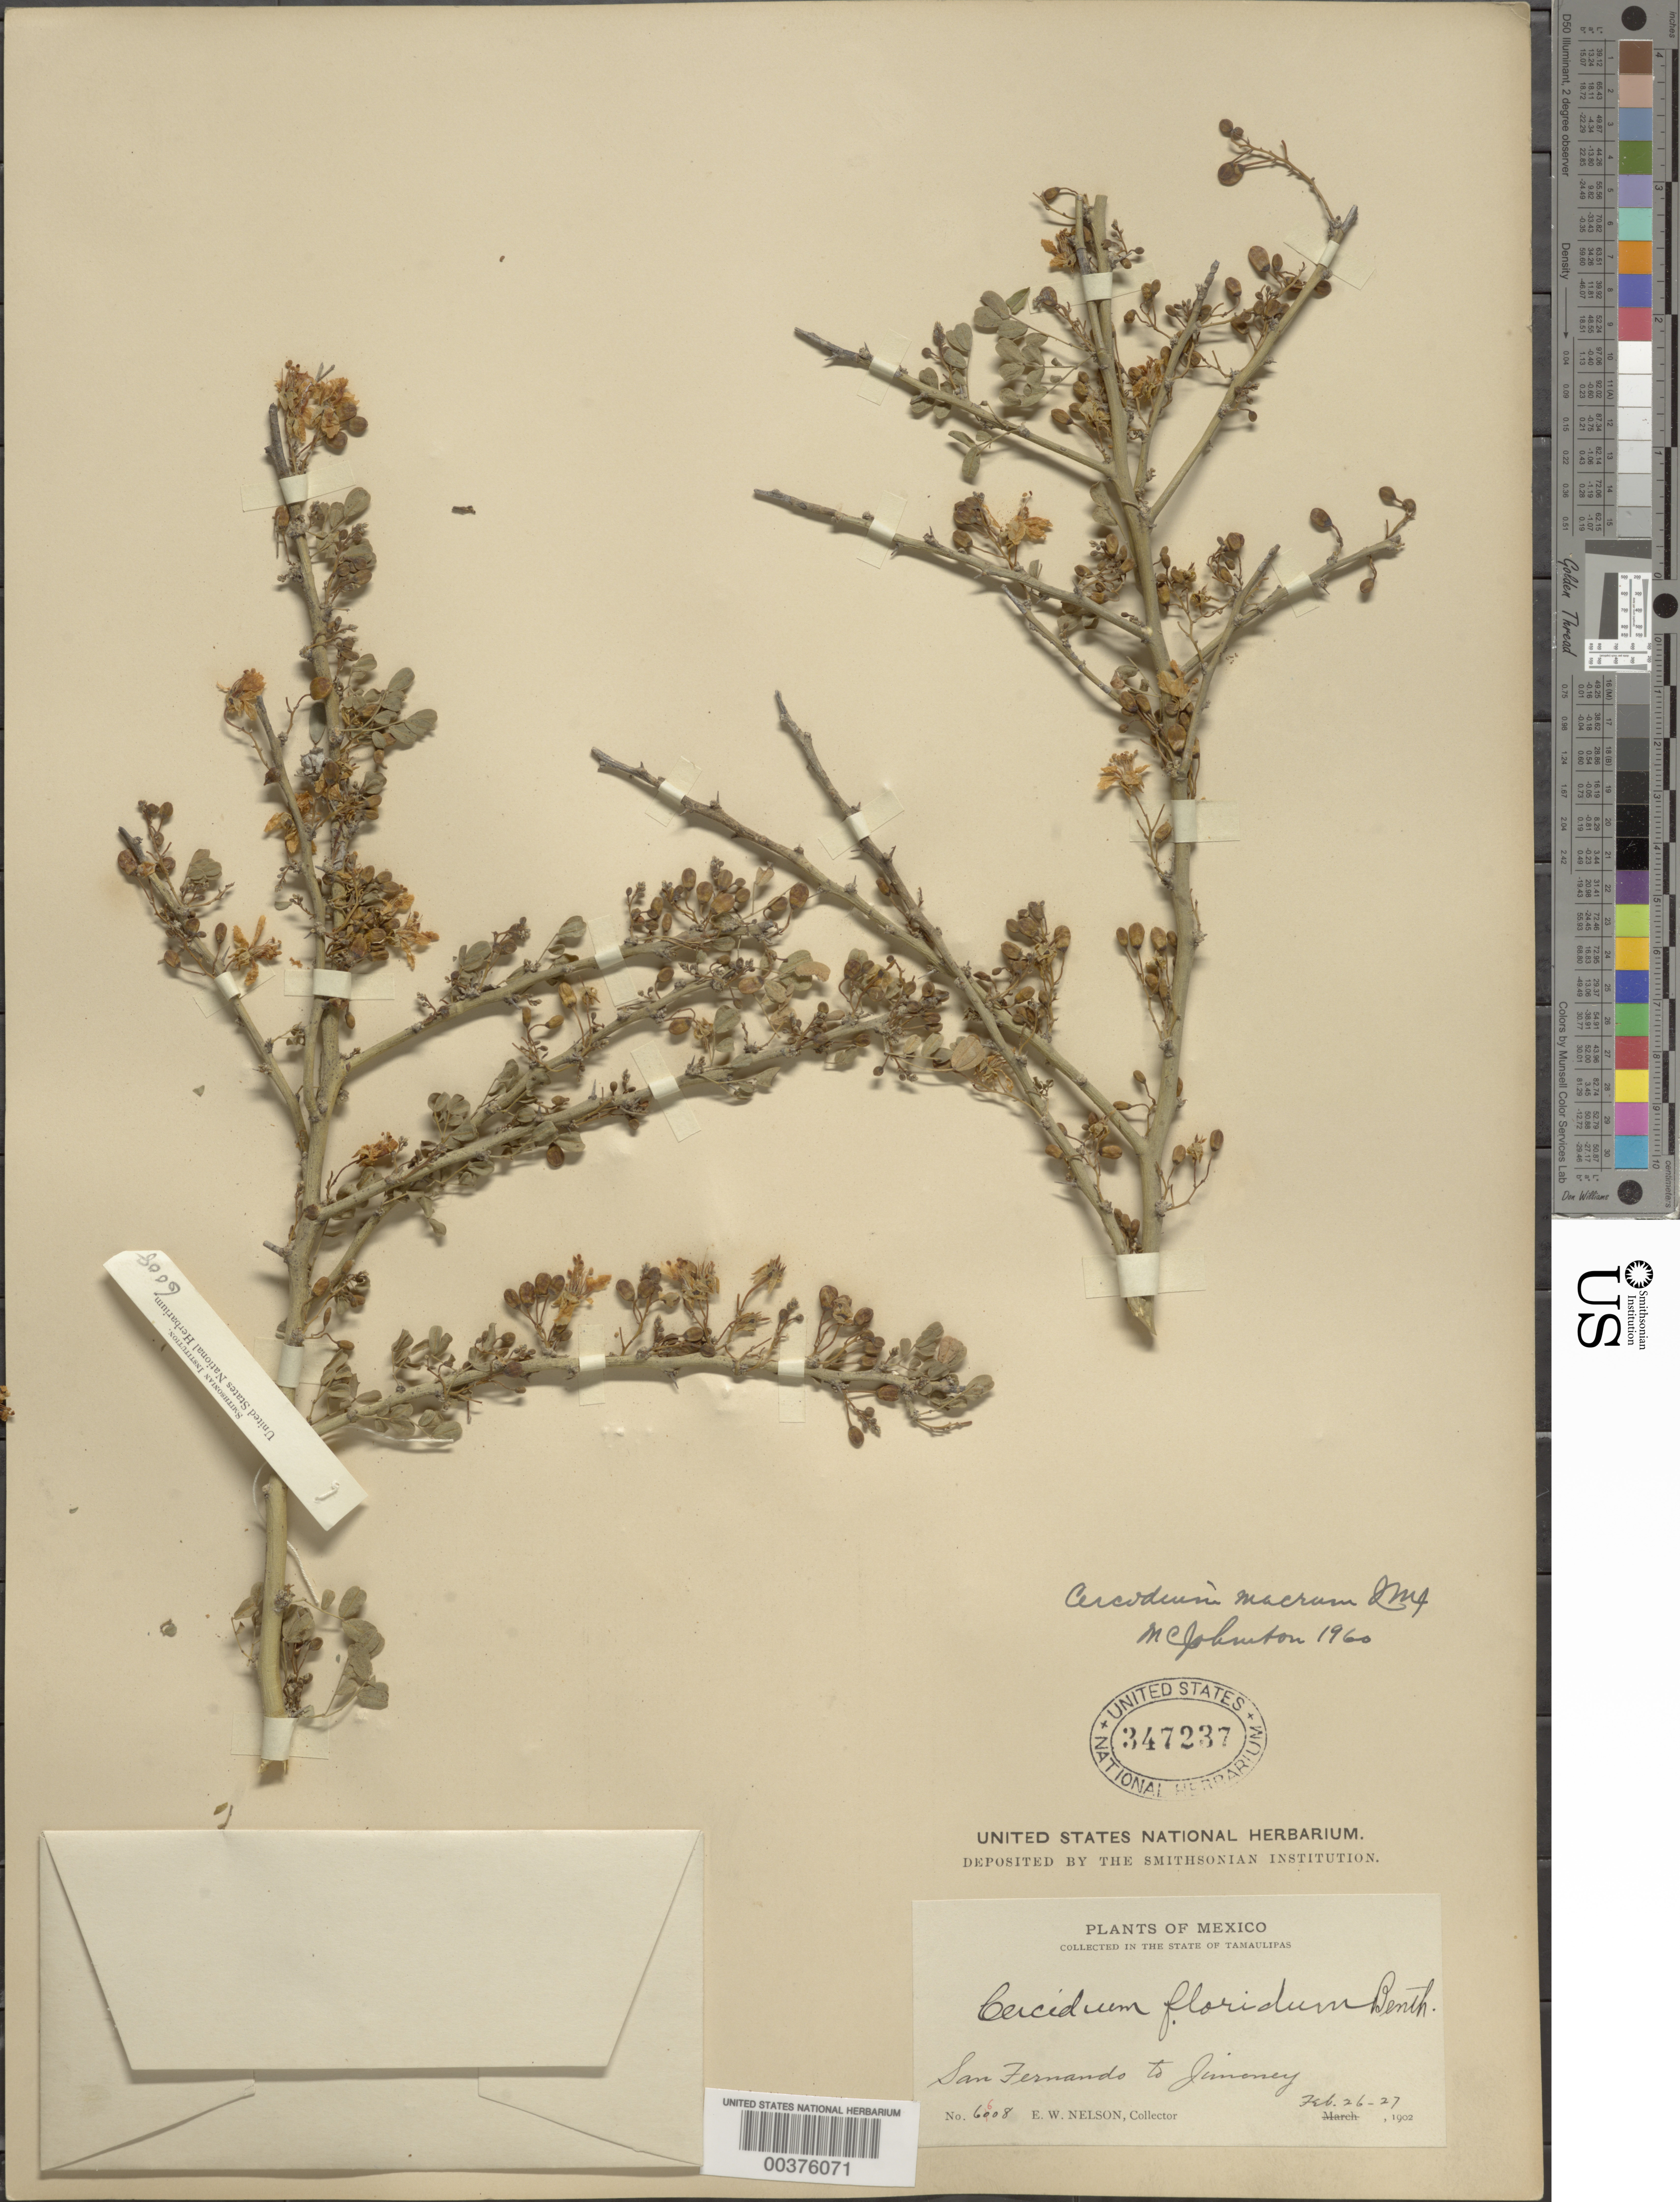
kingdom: Plantae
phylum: Tracheophyta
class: Magnoliopsida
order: Fabales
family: Fabaceae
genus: Parkinsonia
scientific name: Parkinsonia texana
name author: (A. Gray) S. Watson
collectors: E. W. Nelson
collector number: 6608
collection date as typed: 26 Feb 1902 to 27 Feb 1902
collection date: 1902-02-26/1902-02-27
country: Mexico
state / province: Tamaulipas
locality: San fernando to jimeney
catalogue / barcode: US 347237